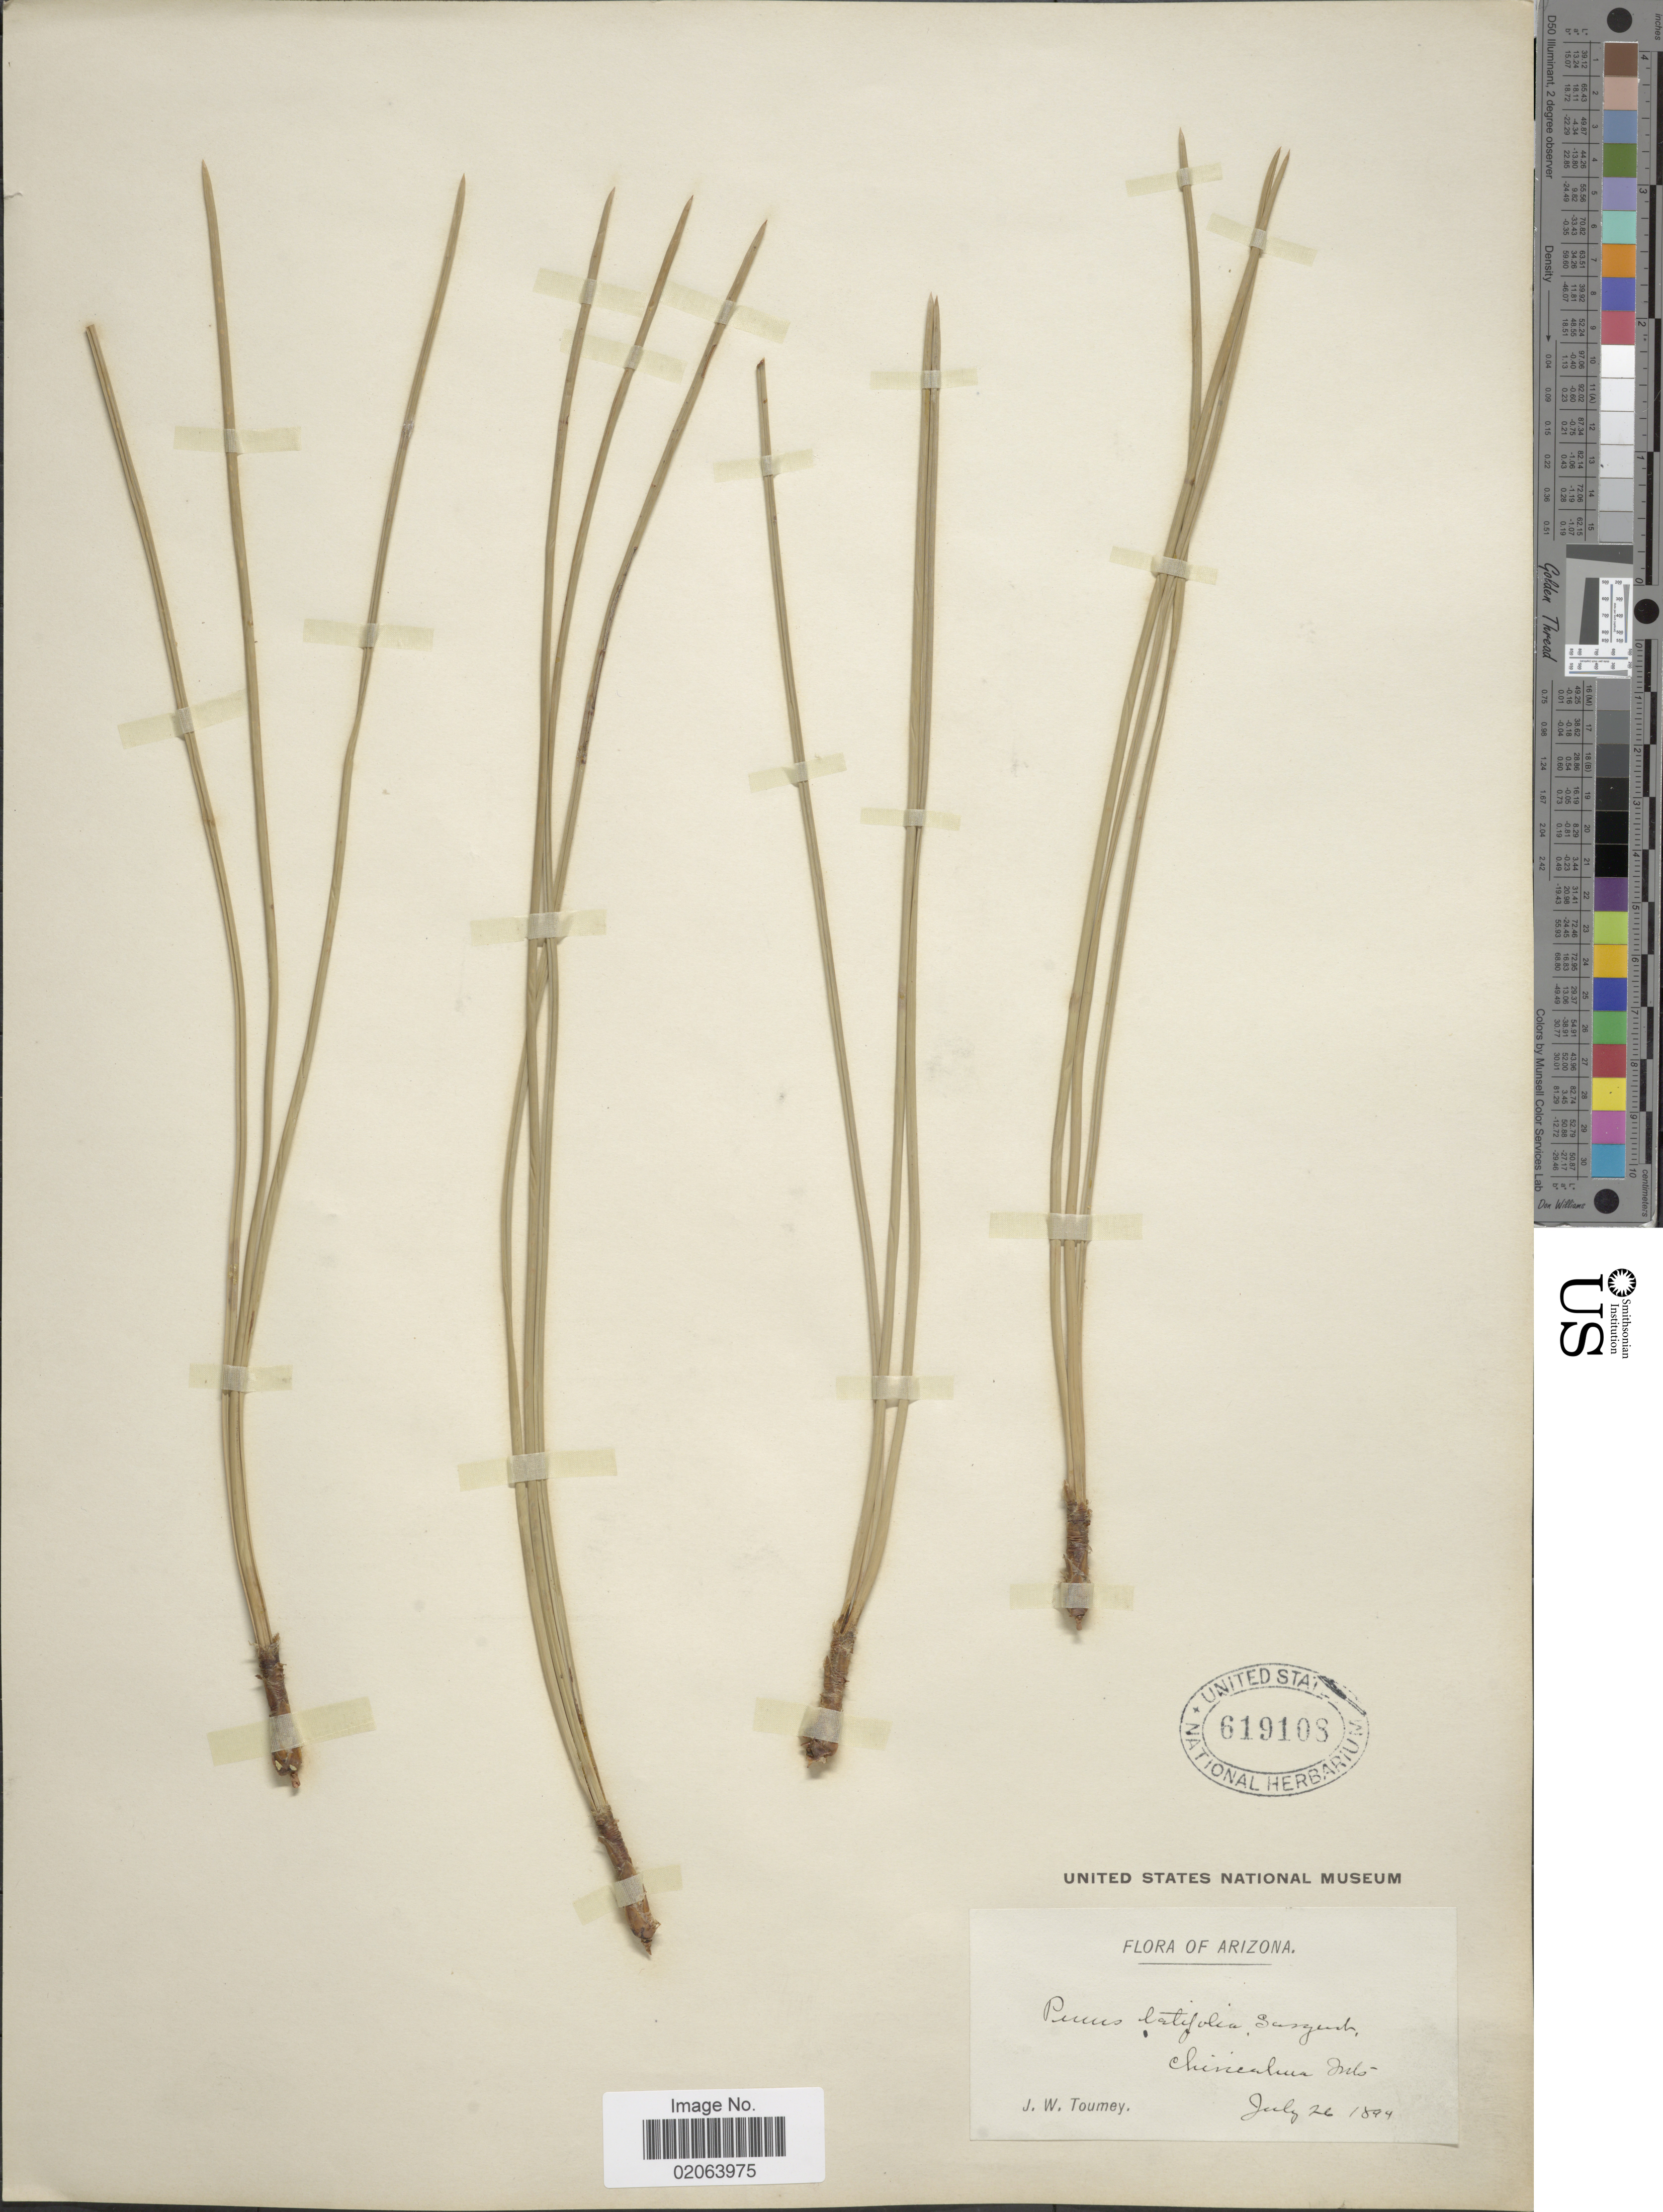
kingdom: Plantae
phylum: Tracheophyta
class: Pinopsida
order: Pinales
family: Pinaceae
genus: Pinus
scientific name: Pinus engelmannii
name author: Carrière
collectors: J. W. Toumey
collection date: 1894-07-26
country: United States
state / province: Arizona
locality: Chiricahua Mts.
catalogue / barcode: US 619108